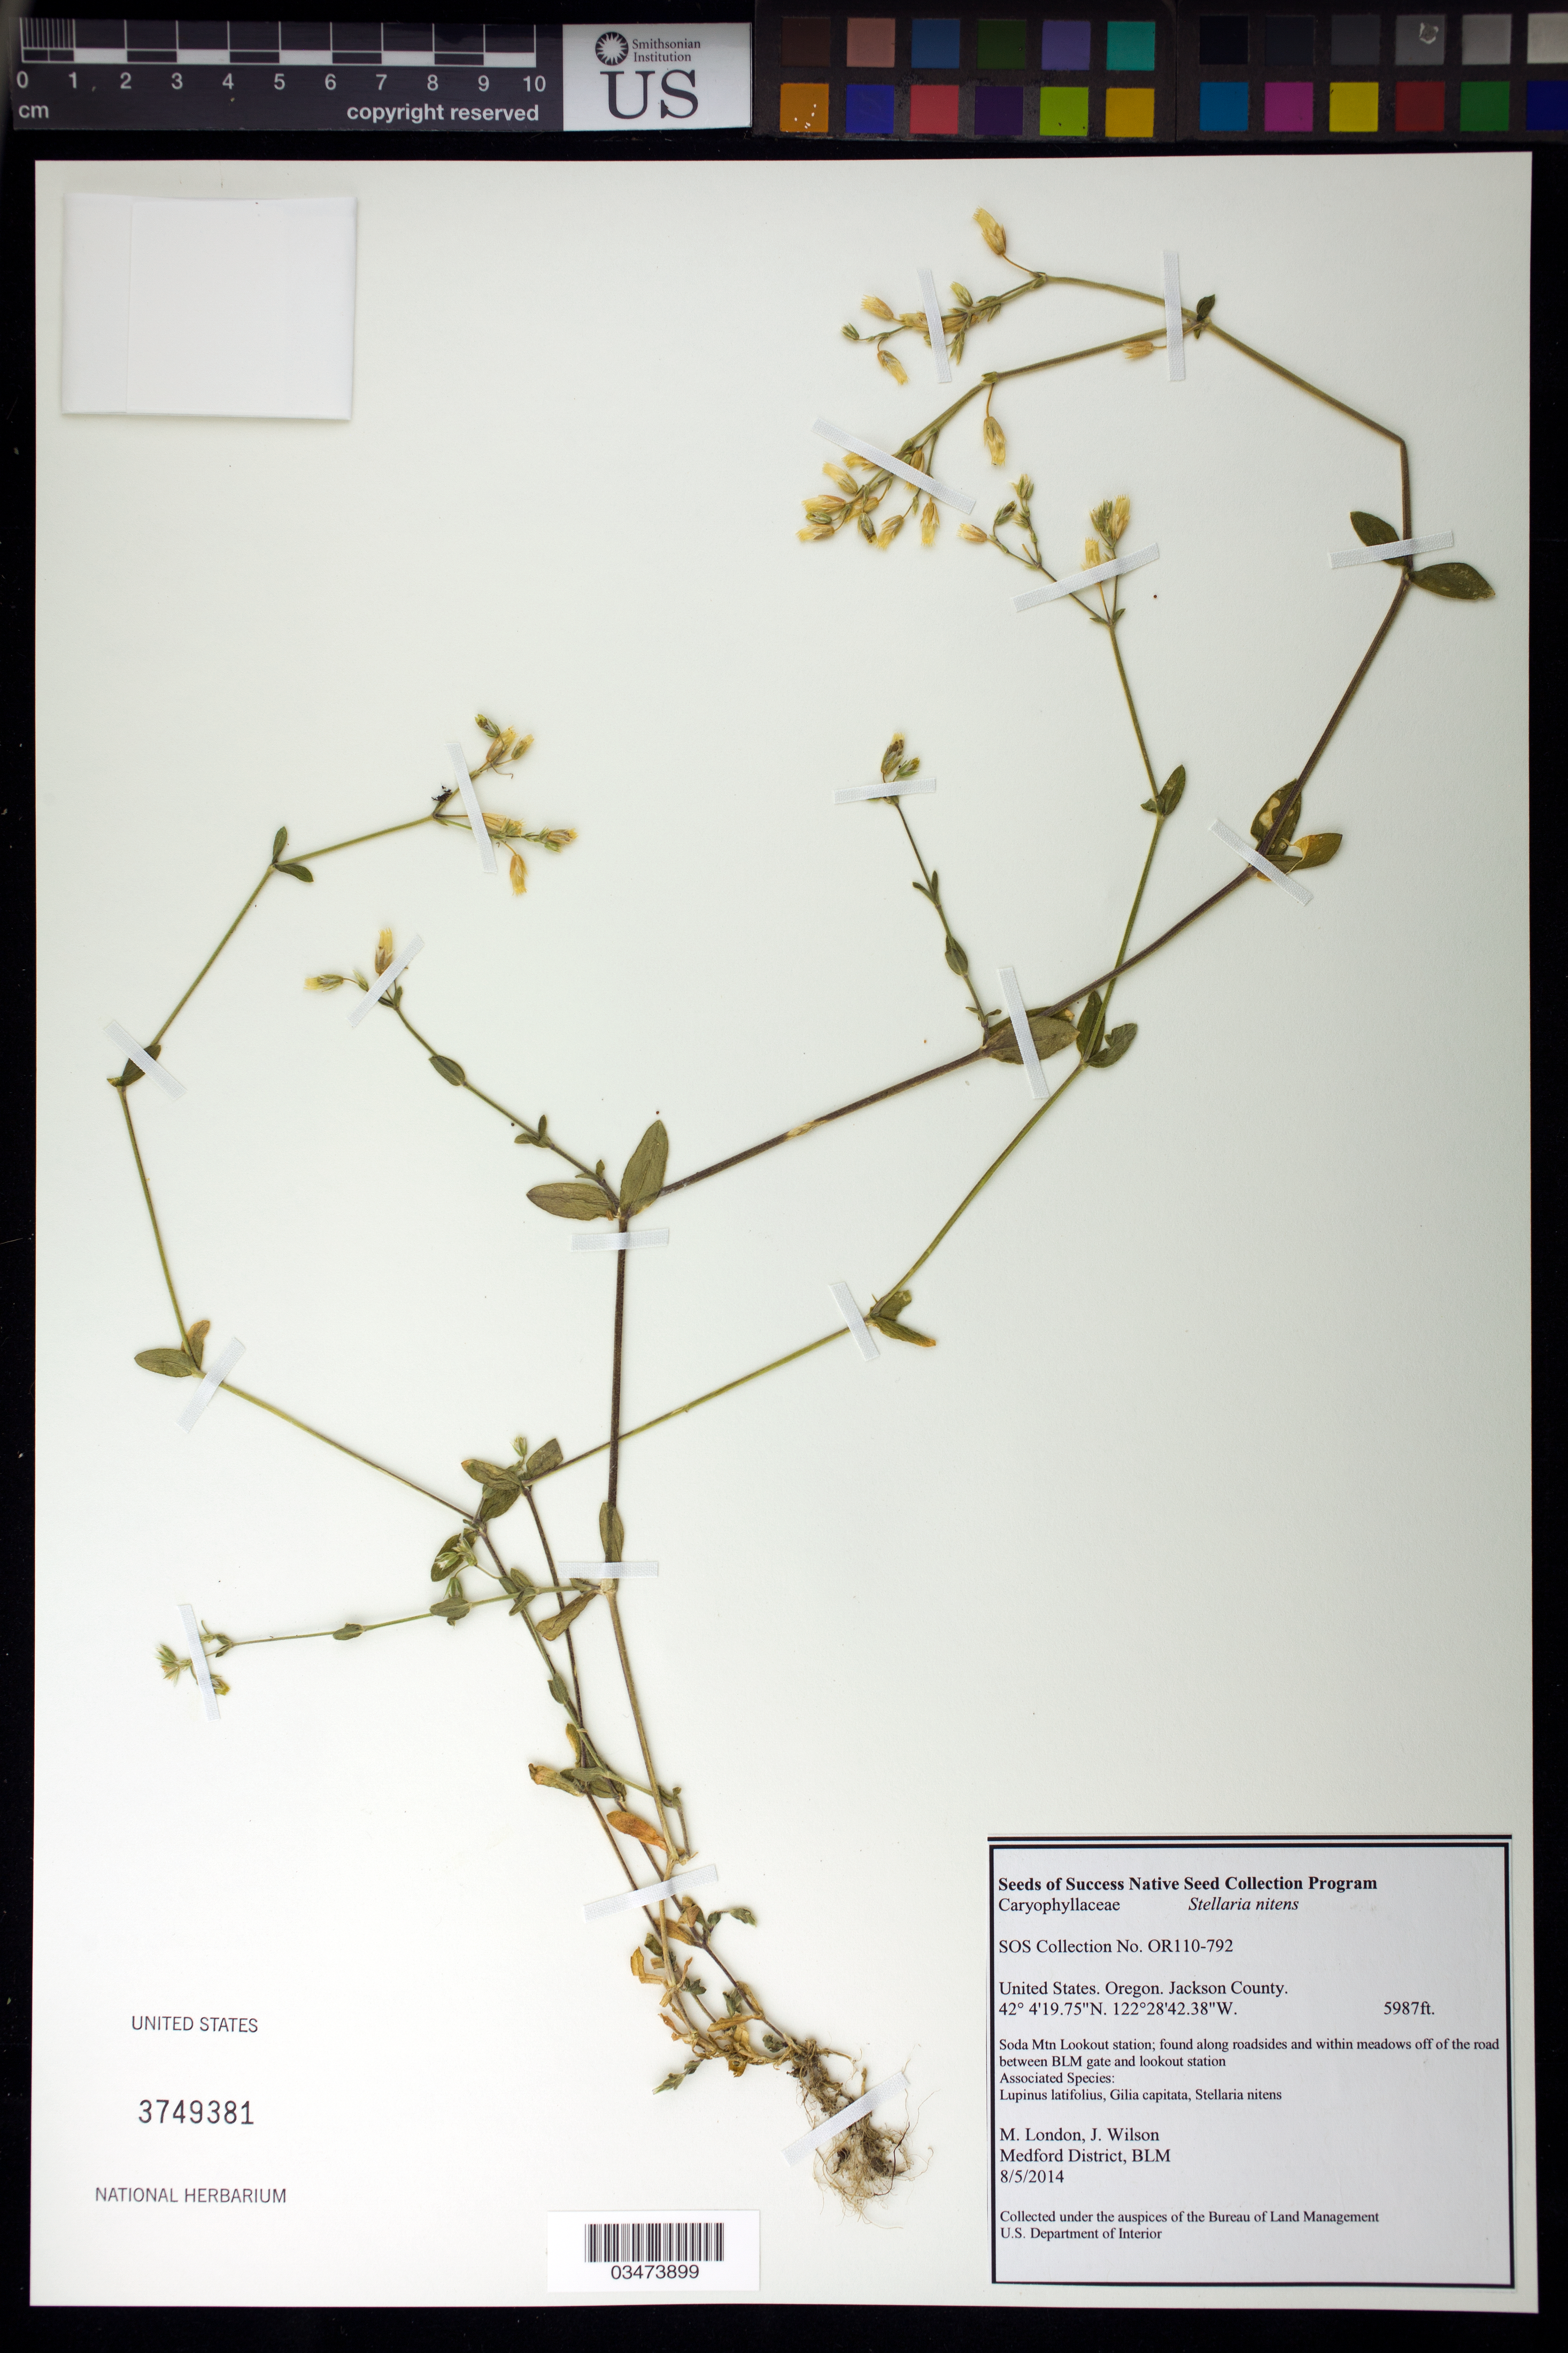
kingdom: Plantae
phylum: Tracheophyta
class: Magnoliopsida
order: Caryophyllales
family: Caryophyllaceae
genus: Stellaria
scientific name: Stellaria nitens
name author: Nutt.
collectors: M. London & J. Wilson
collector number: OR110-792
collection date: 2014-08-05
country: United States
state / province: Oregon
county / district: Jackson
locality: Soda Mtn Lookout station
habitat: Associated species: Lupinus larifolius, Gilia capitata, Stellaria nitens.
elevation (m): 1825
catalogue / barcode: US 3749381